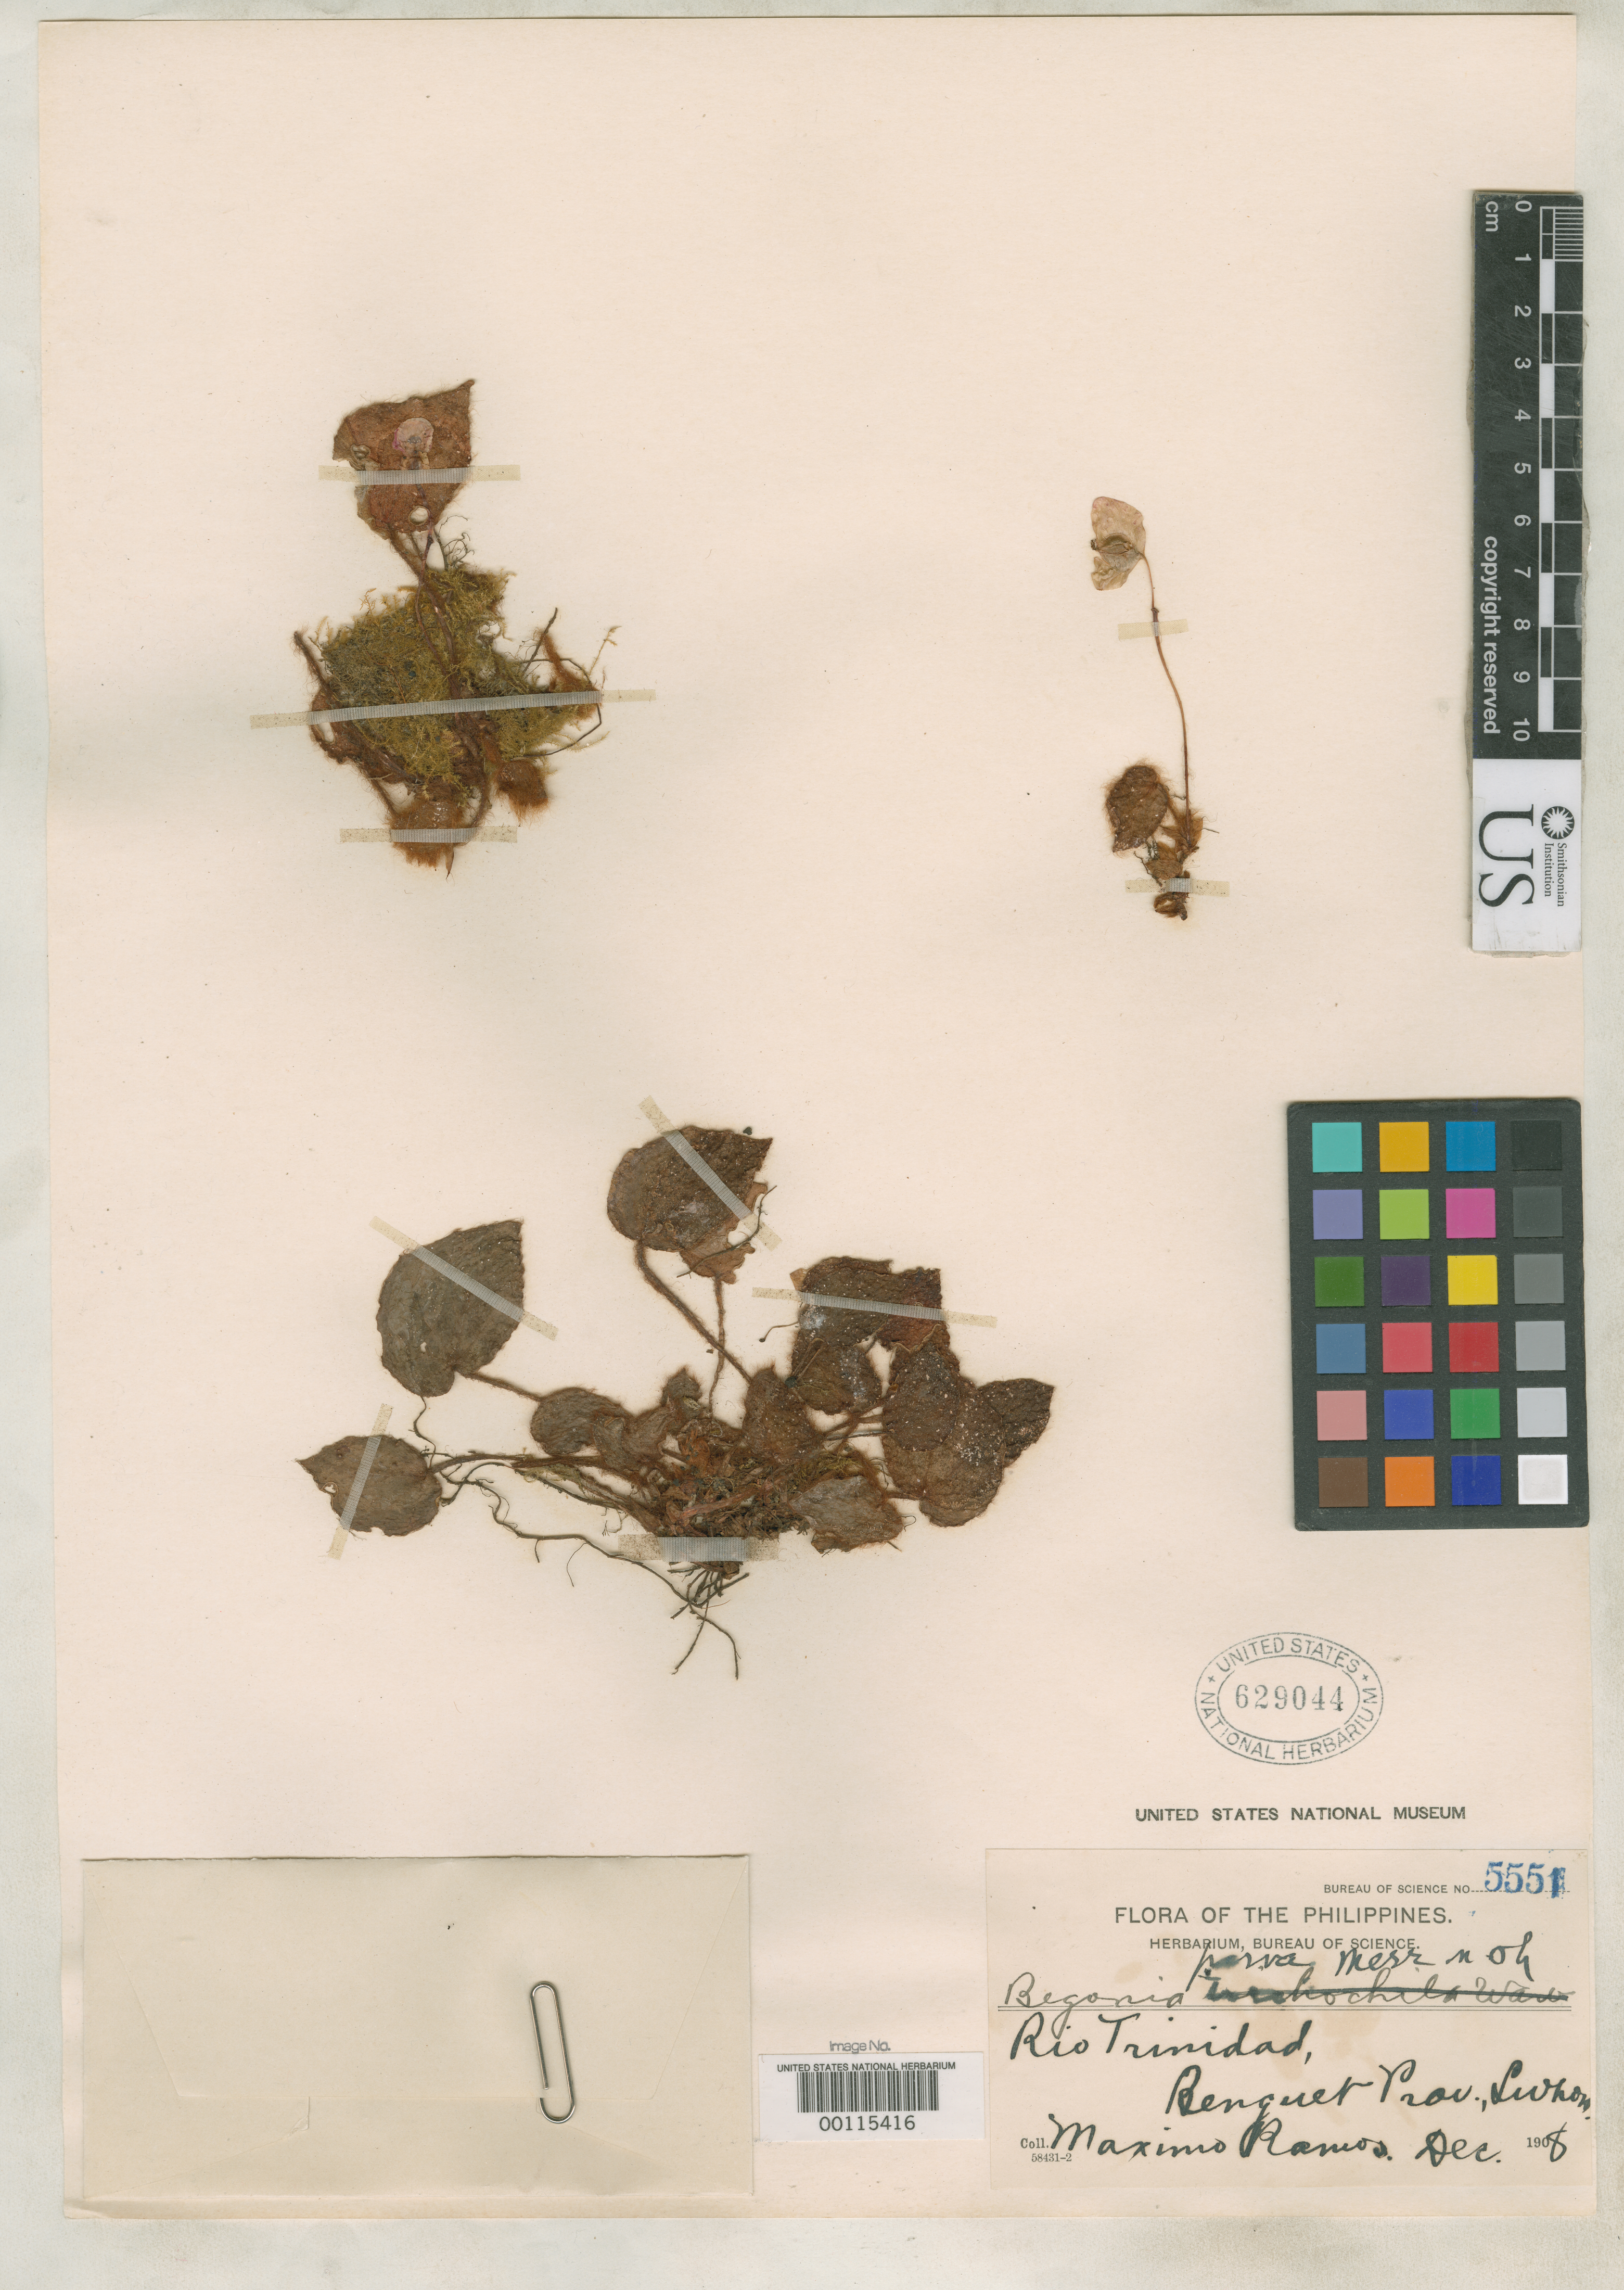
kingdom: Plantae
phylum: Tracheophyta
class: Magnoliopsida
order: Cucurbitales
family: Begoniaceae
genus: Begonia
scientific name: Begonia parva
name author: Merr.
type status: Isotype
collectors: M. Ramos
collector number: Bur. Sci. 5551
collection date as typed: Dec 1908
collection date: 1908-12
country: Philippines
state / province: Cordillera (Administrative Region)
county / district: Benguet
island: Luzon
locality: Trinidad River.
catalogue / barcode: US 629044